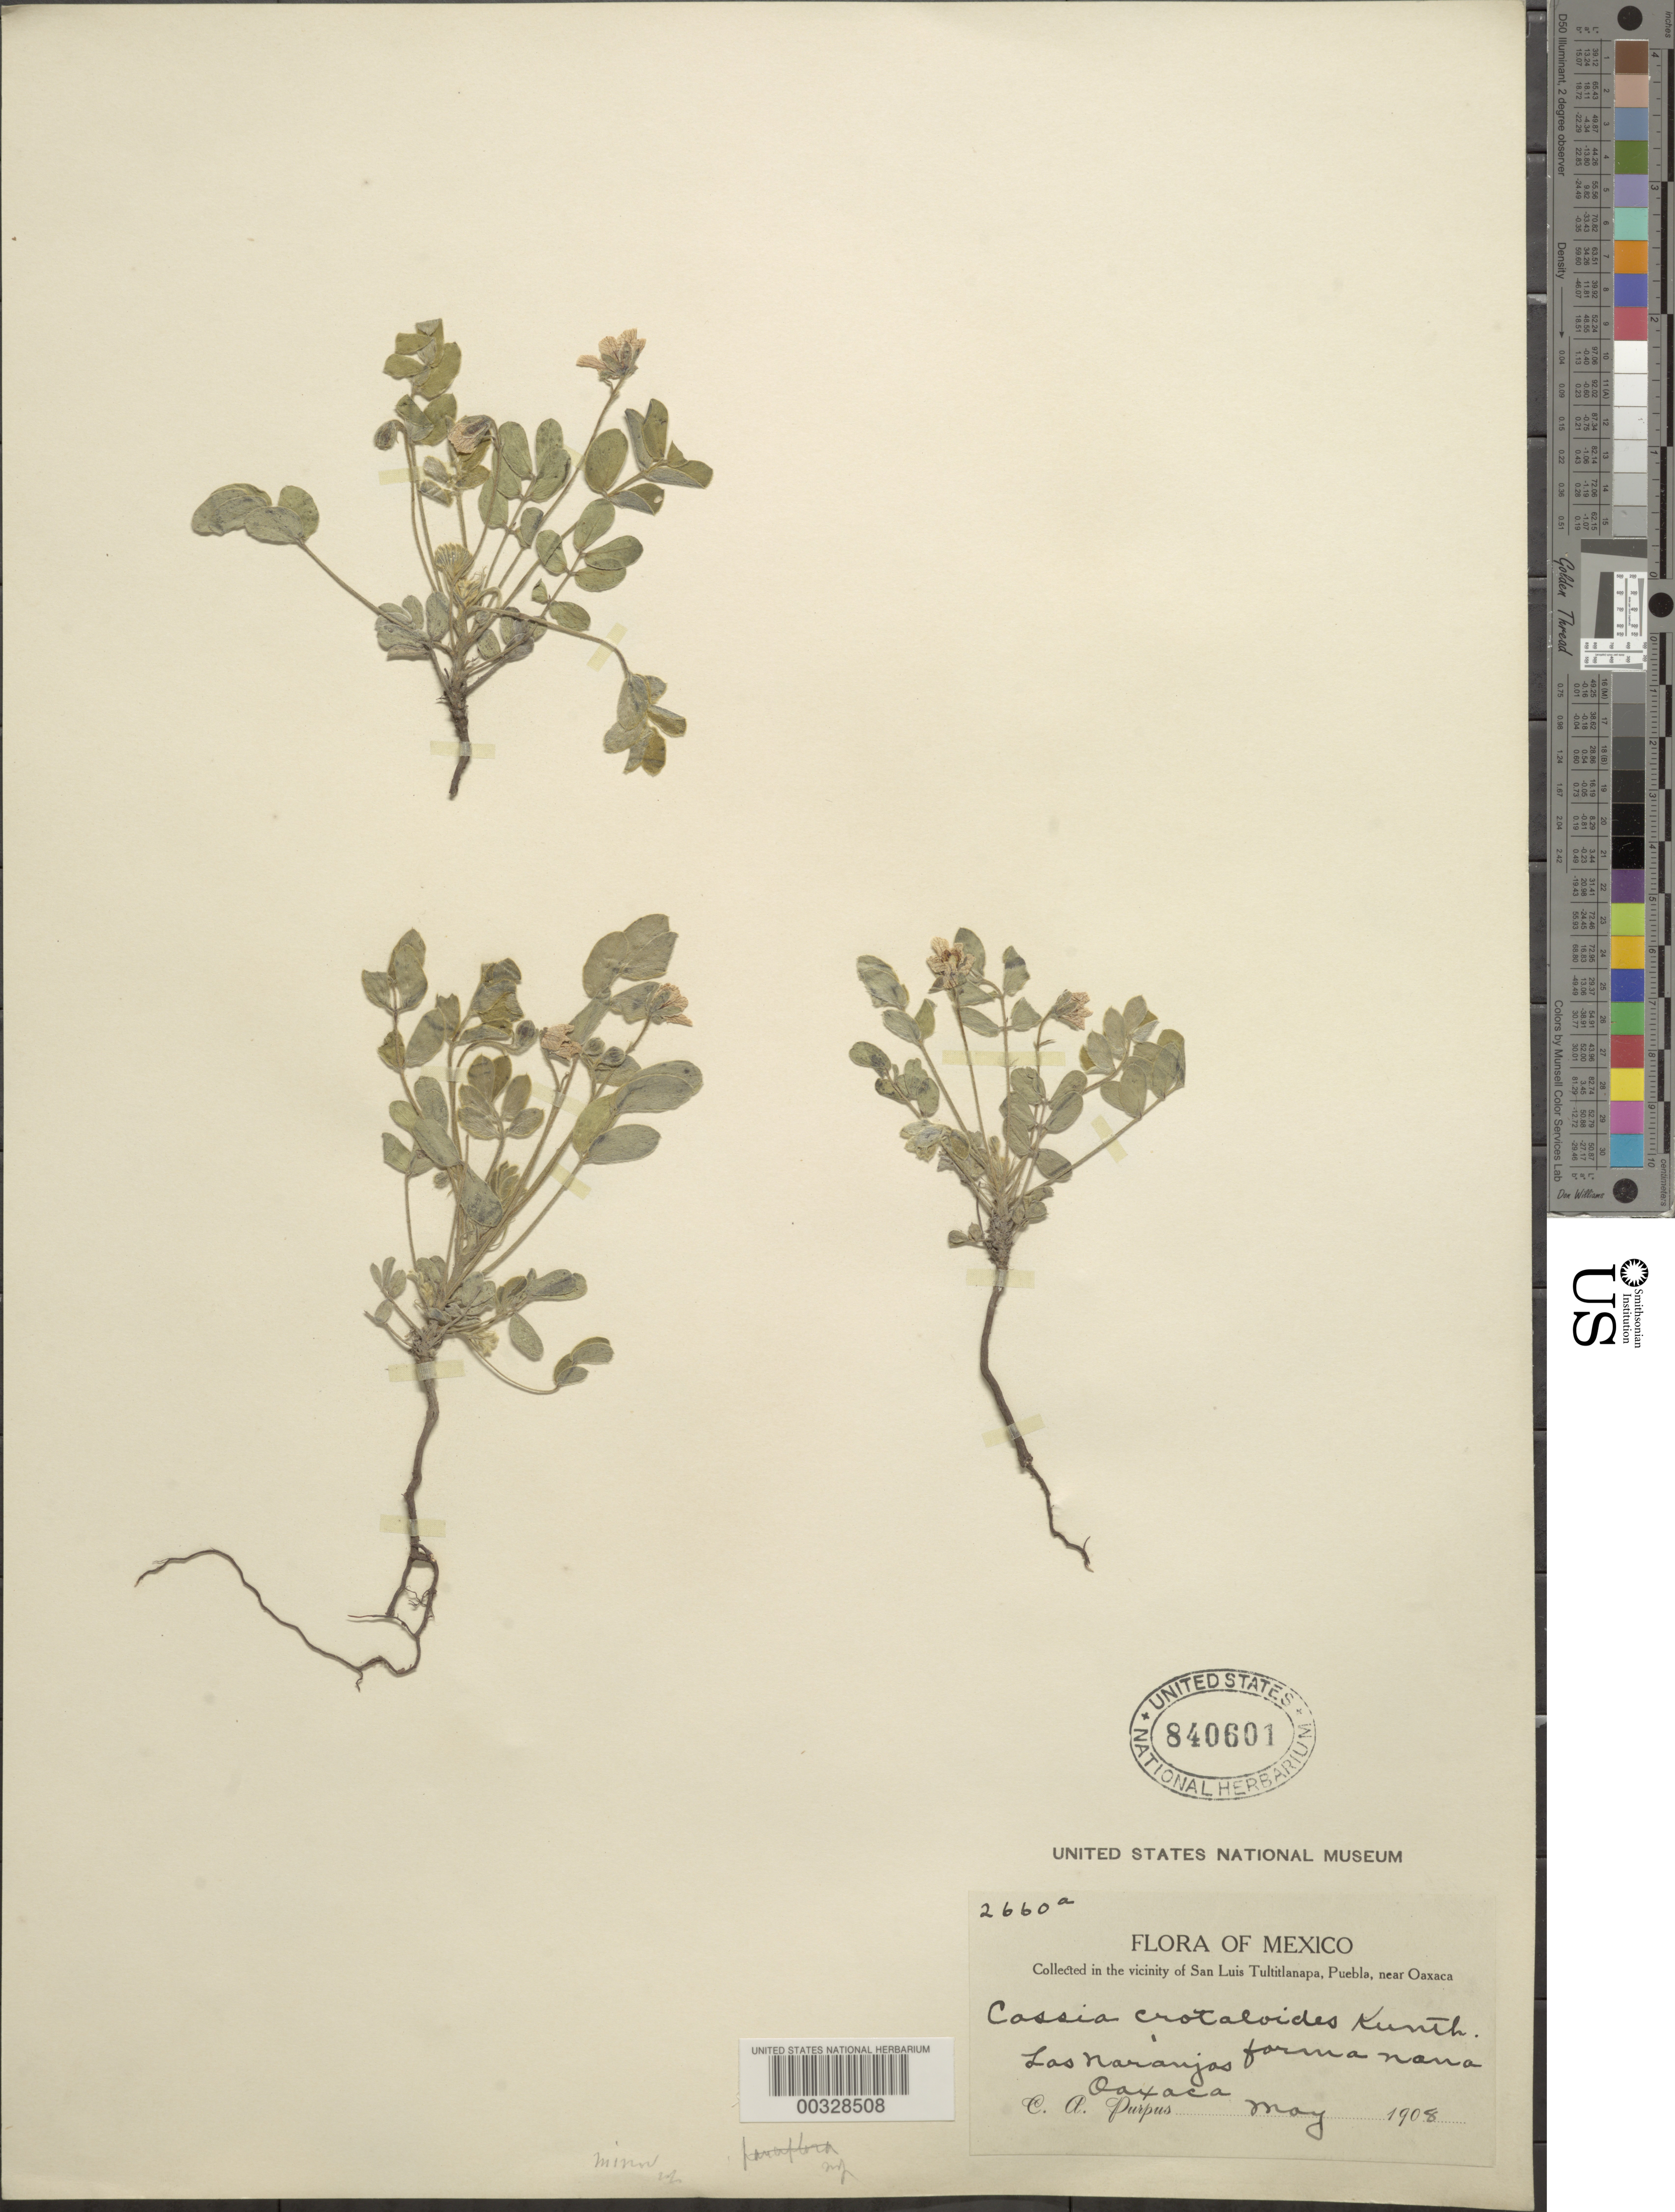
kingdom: Plantae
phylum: Tracheophyta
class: Magnoliopsida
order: Fabales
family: Fabaceae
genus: Senna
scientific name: Senna crotalarioides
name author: (Kunth) H.S. Irwin & Barneby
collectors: C. A. Purpus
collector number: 2660a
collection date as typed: May 1908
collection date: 1908-05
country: Mexico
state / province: Oaxaca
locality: Las naranjos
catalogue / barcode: US 840601